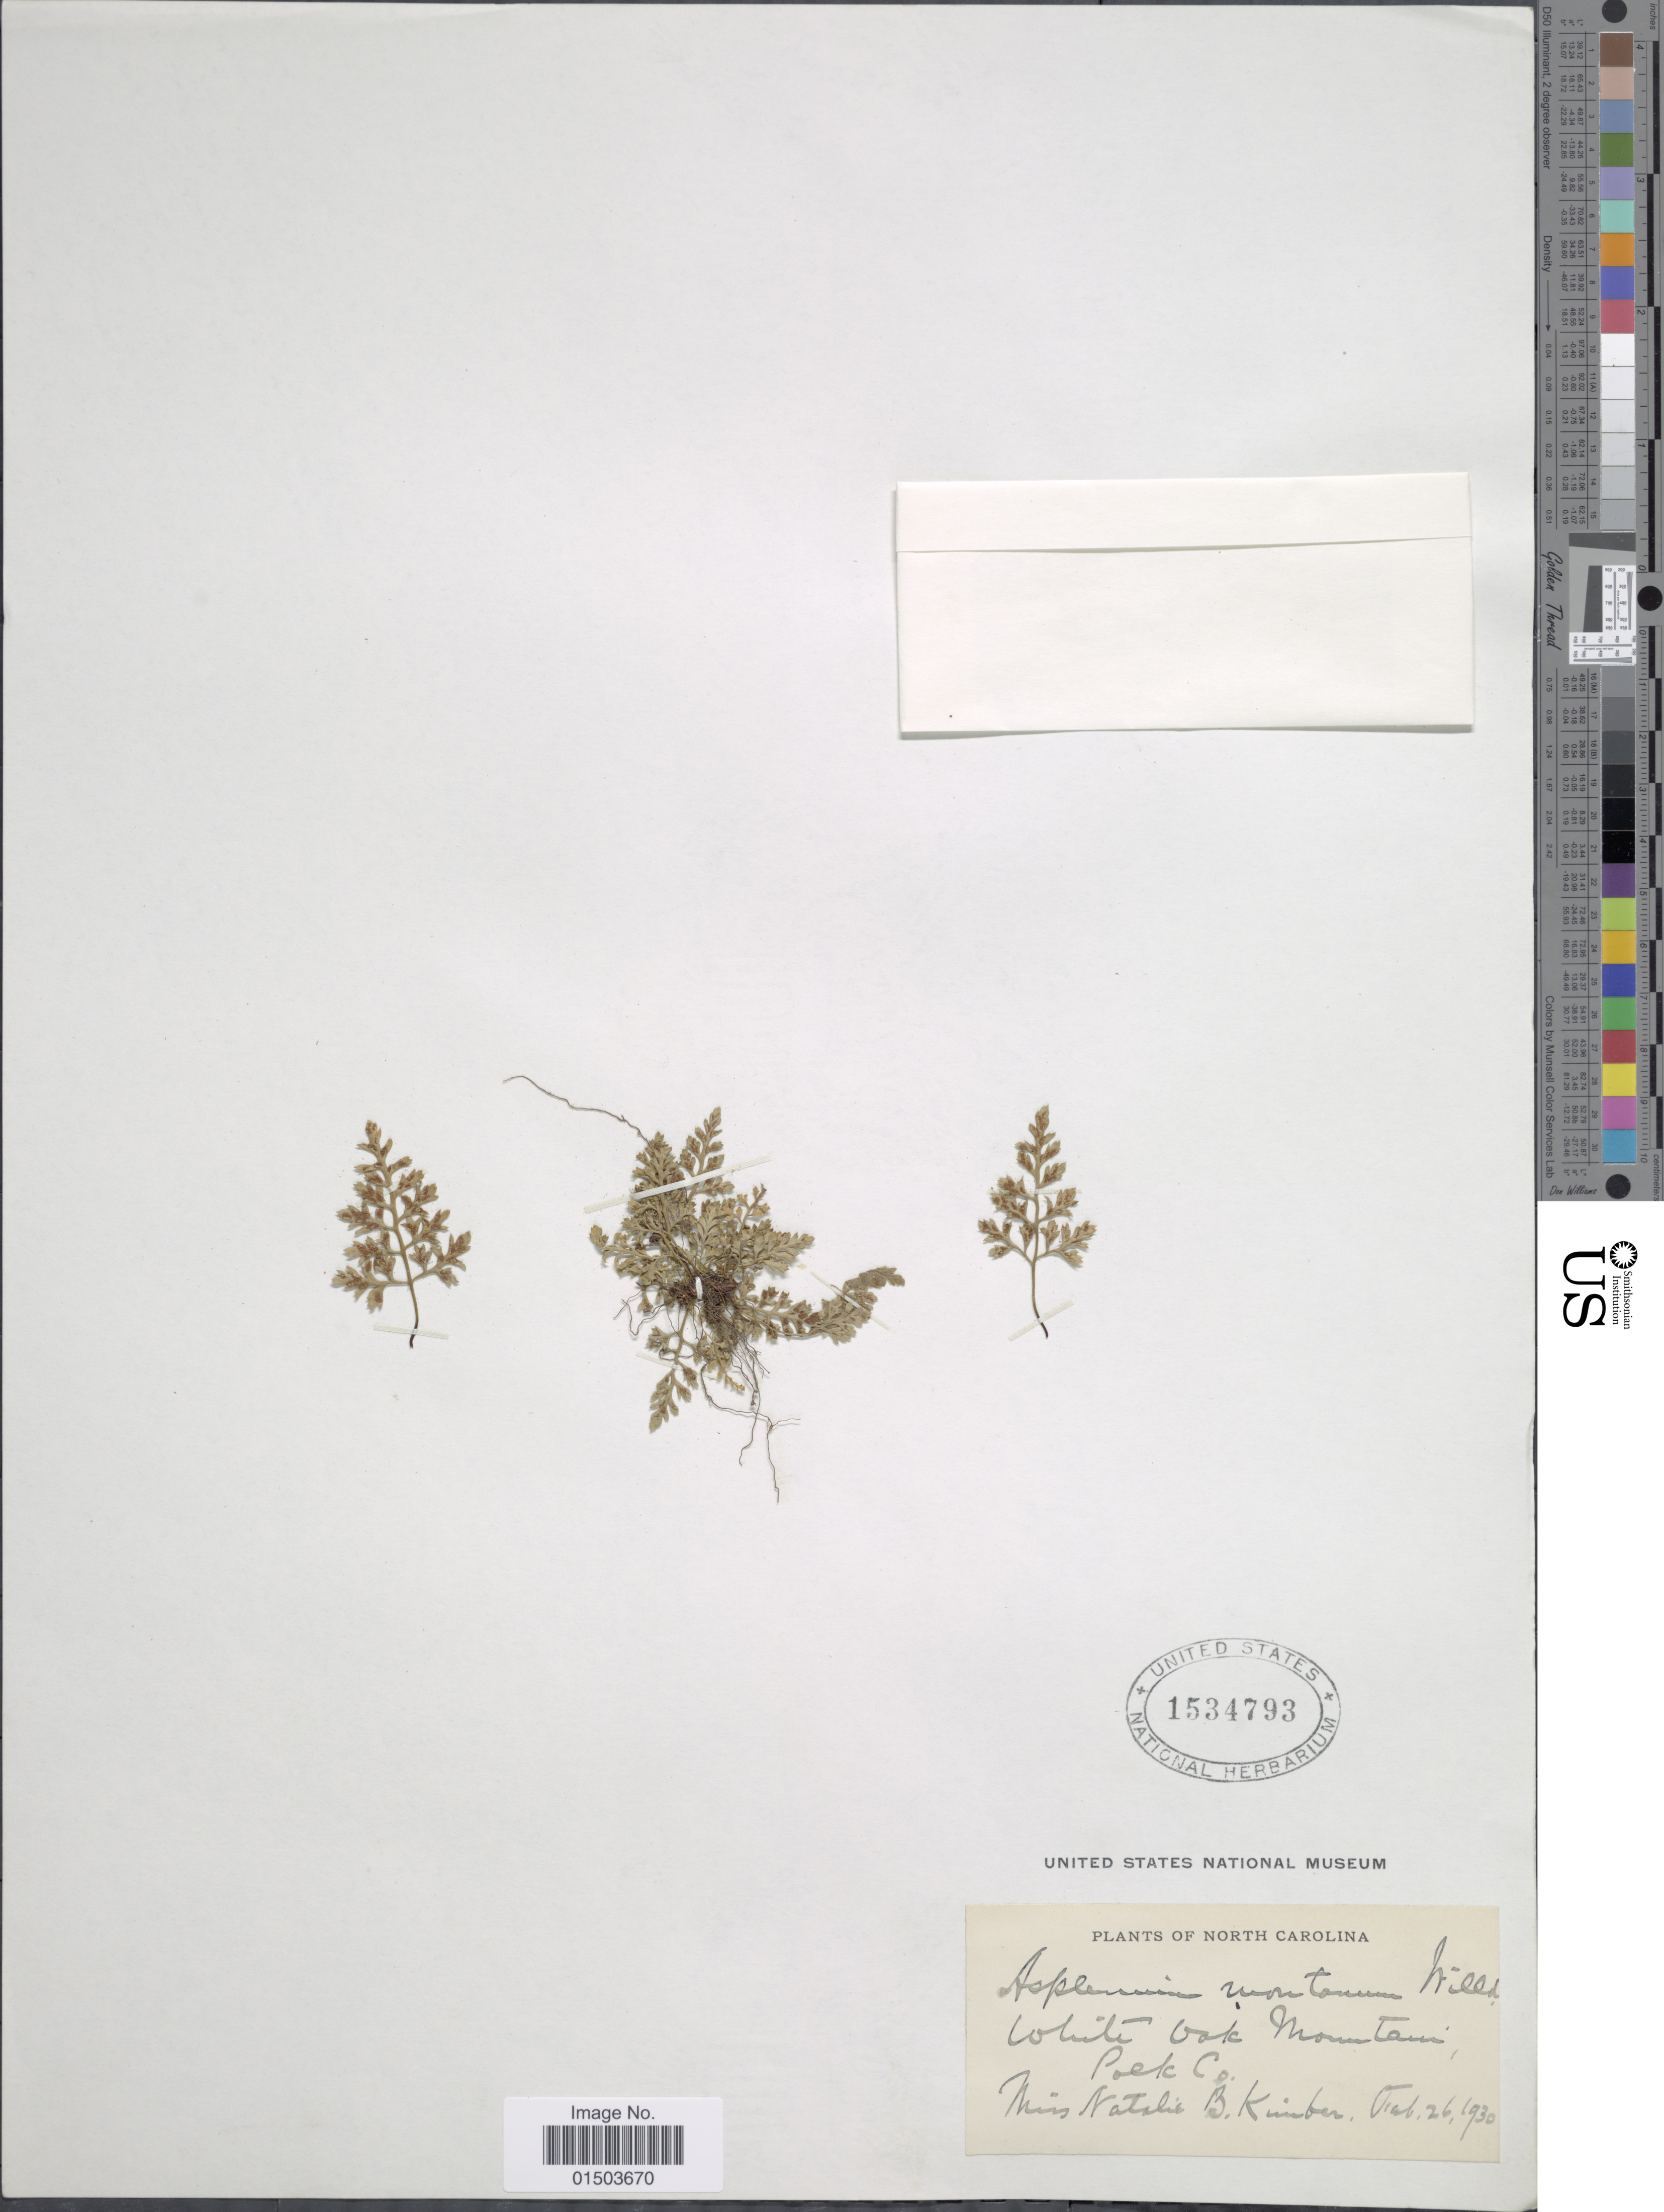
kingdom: Plantae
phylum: Tracheophyta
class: Polypodiopsida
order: Polypodiales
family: Aspleniaceae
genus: Asplenium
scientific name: Asplenium montanum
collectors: N. Kimber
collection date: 1930-02-26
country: United States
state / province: North Carolina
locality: White Oak Mountain, Polk Co.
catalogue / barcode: US 1534793